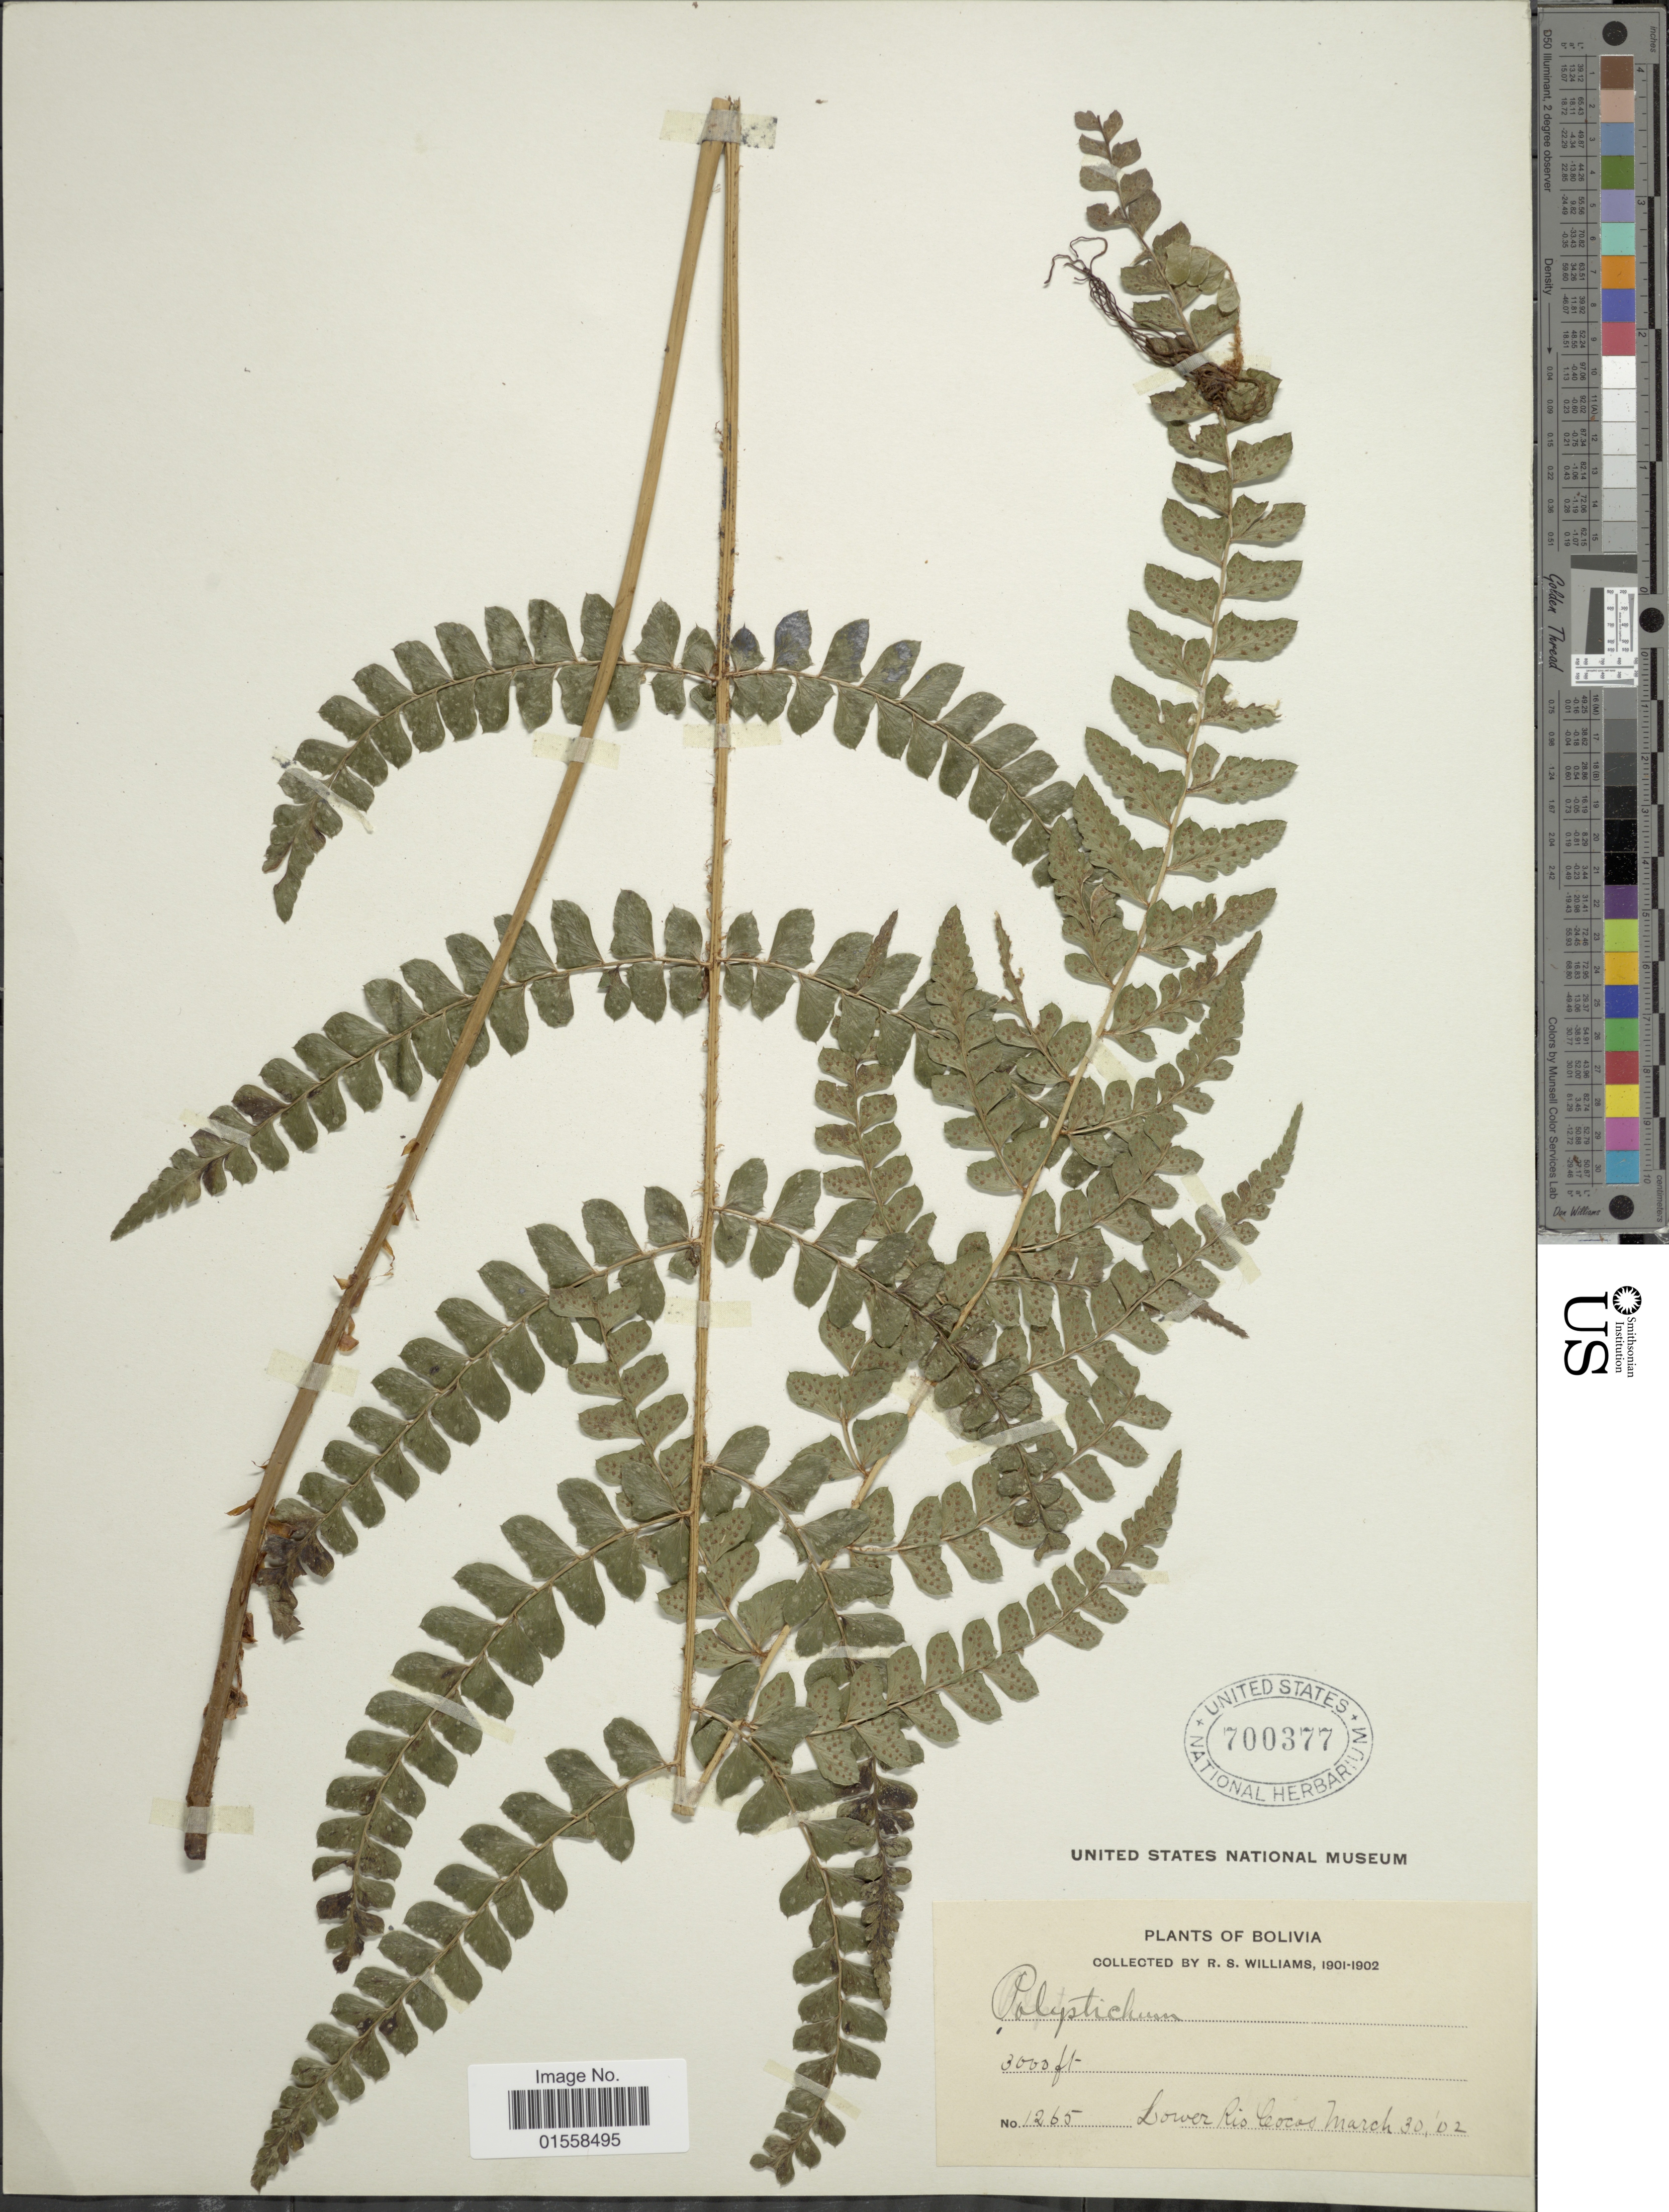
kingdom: Plantae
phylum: Tracheophyta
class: Polypodiopsida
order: Polypodiales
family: Dryopteridaceae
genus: Polystichum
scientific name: Polystichum platyphyllum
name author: (Willd.) C. Presl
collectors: R. S. Williams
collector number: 1265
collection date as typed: March 30, '02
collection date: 1902-03-30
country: Bolivia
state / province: La Paz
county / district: Franz Tamayo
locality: Lower Rio Cocos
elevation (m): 914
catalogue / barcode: US 700377